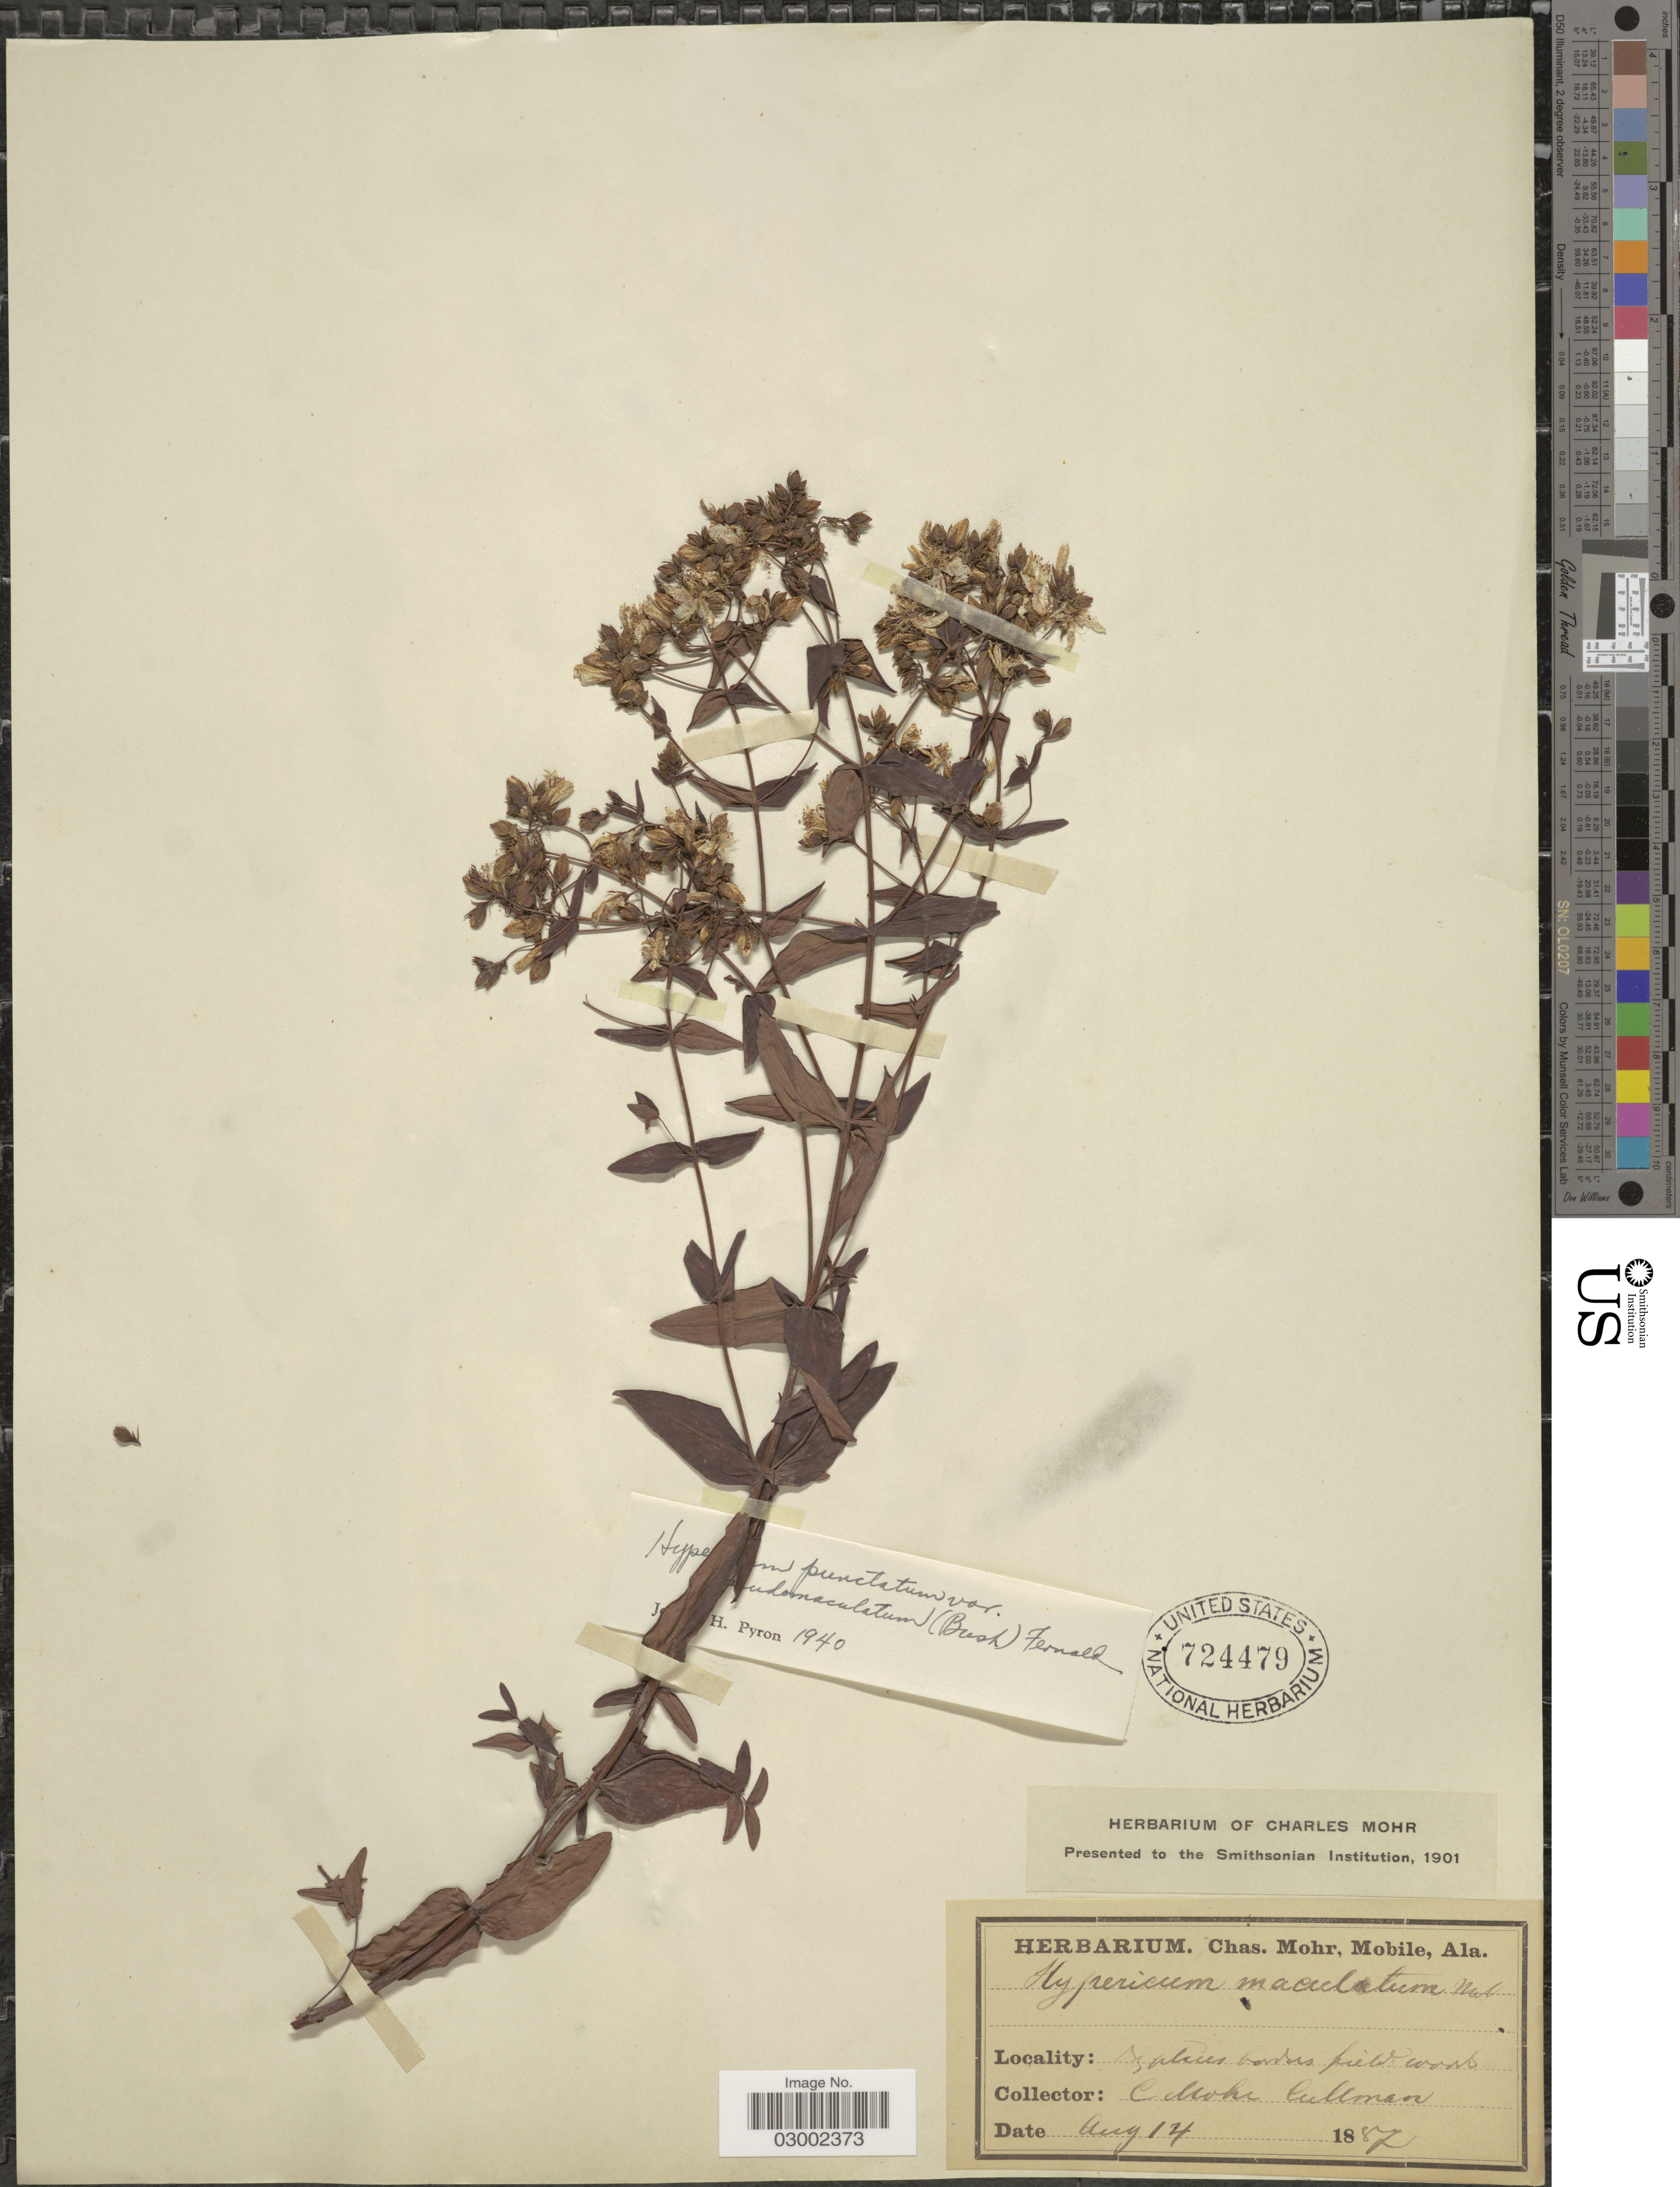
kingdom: Plantae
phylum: Tracheophyta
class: Magnoliopsida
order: Malpighiales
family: Hypericaceae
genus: Hypericum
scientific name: Hypericum punctatum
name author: Lam.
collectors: Mohr, C. T. (herbarium)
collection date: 1887-08-14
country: United States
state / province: Alabama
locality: Cullman.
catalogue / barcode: US 724479